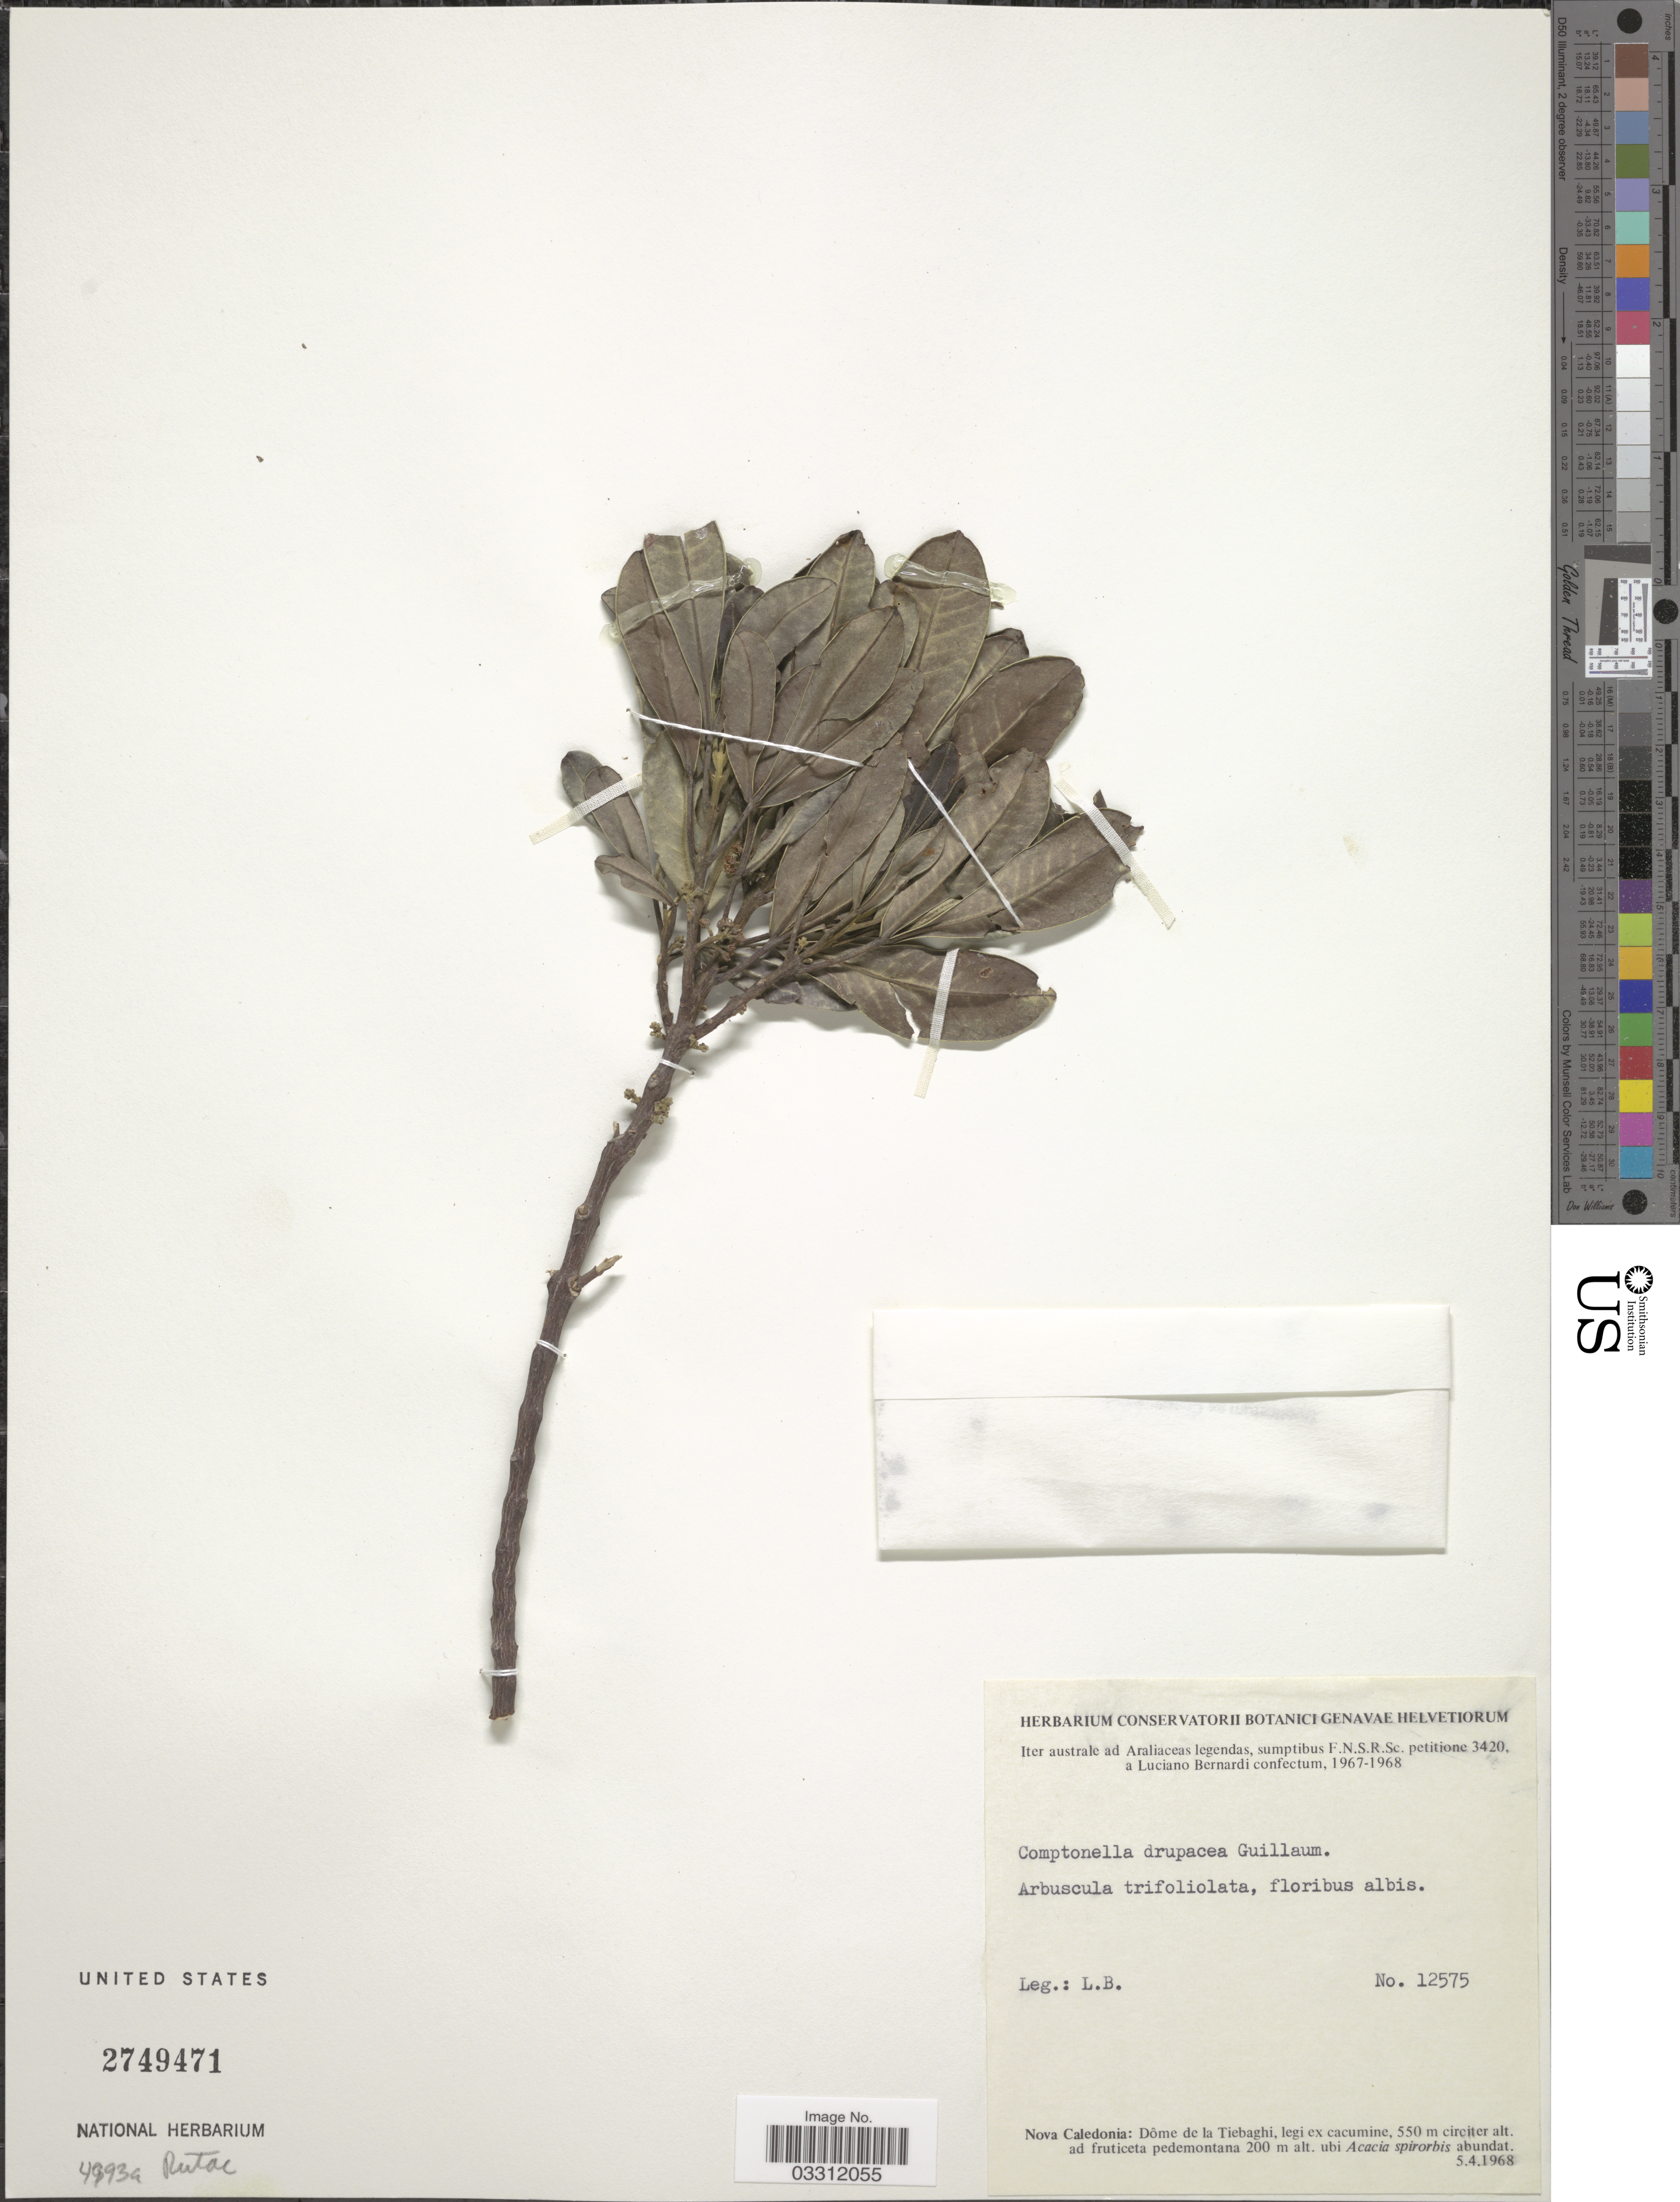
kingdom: Plantae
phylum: Tracheophyta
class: Magnoliopsida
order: Sapindales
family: Rutaceae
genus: Comptonella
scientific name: Comptonella drupacea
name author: (Labill.) Guillaumin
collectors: L. Bernardi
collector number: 12575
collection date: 1968-04-05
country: New Caledonia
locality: Nova Caledonia: Dôme de la Tiebaghi.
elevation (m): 200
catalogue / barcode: US 2749471